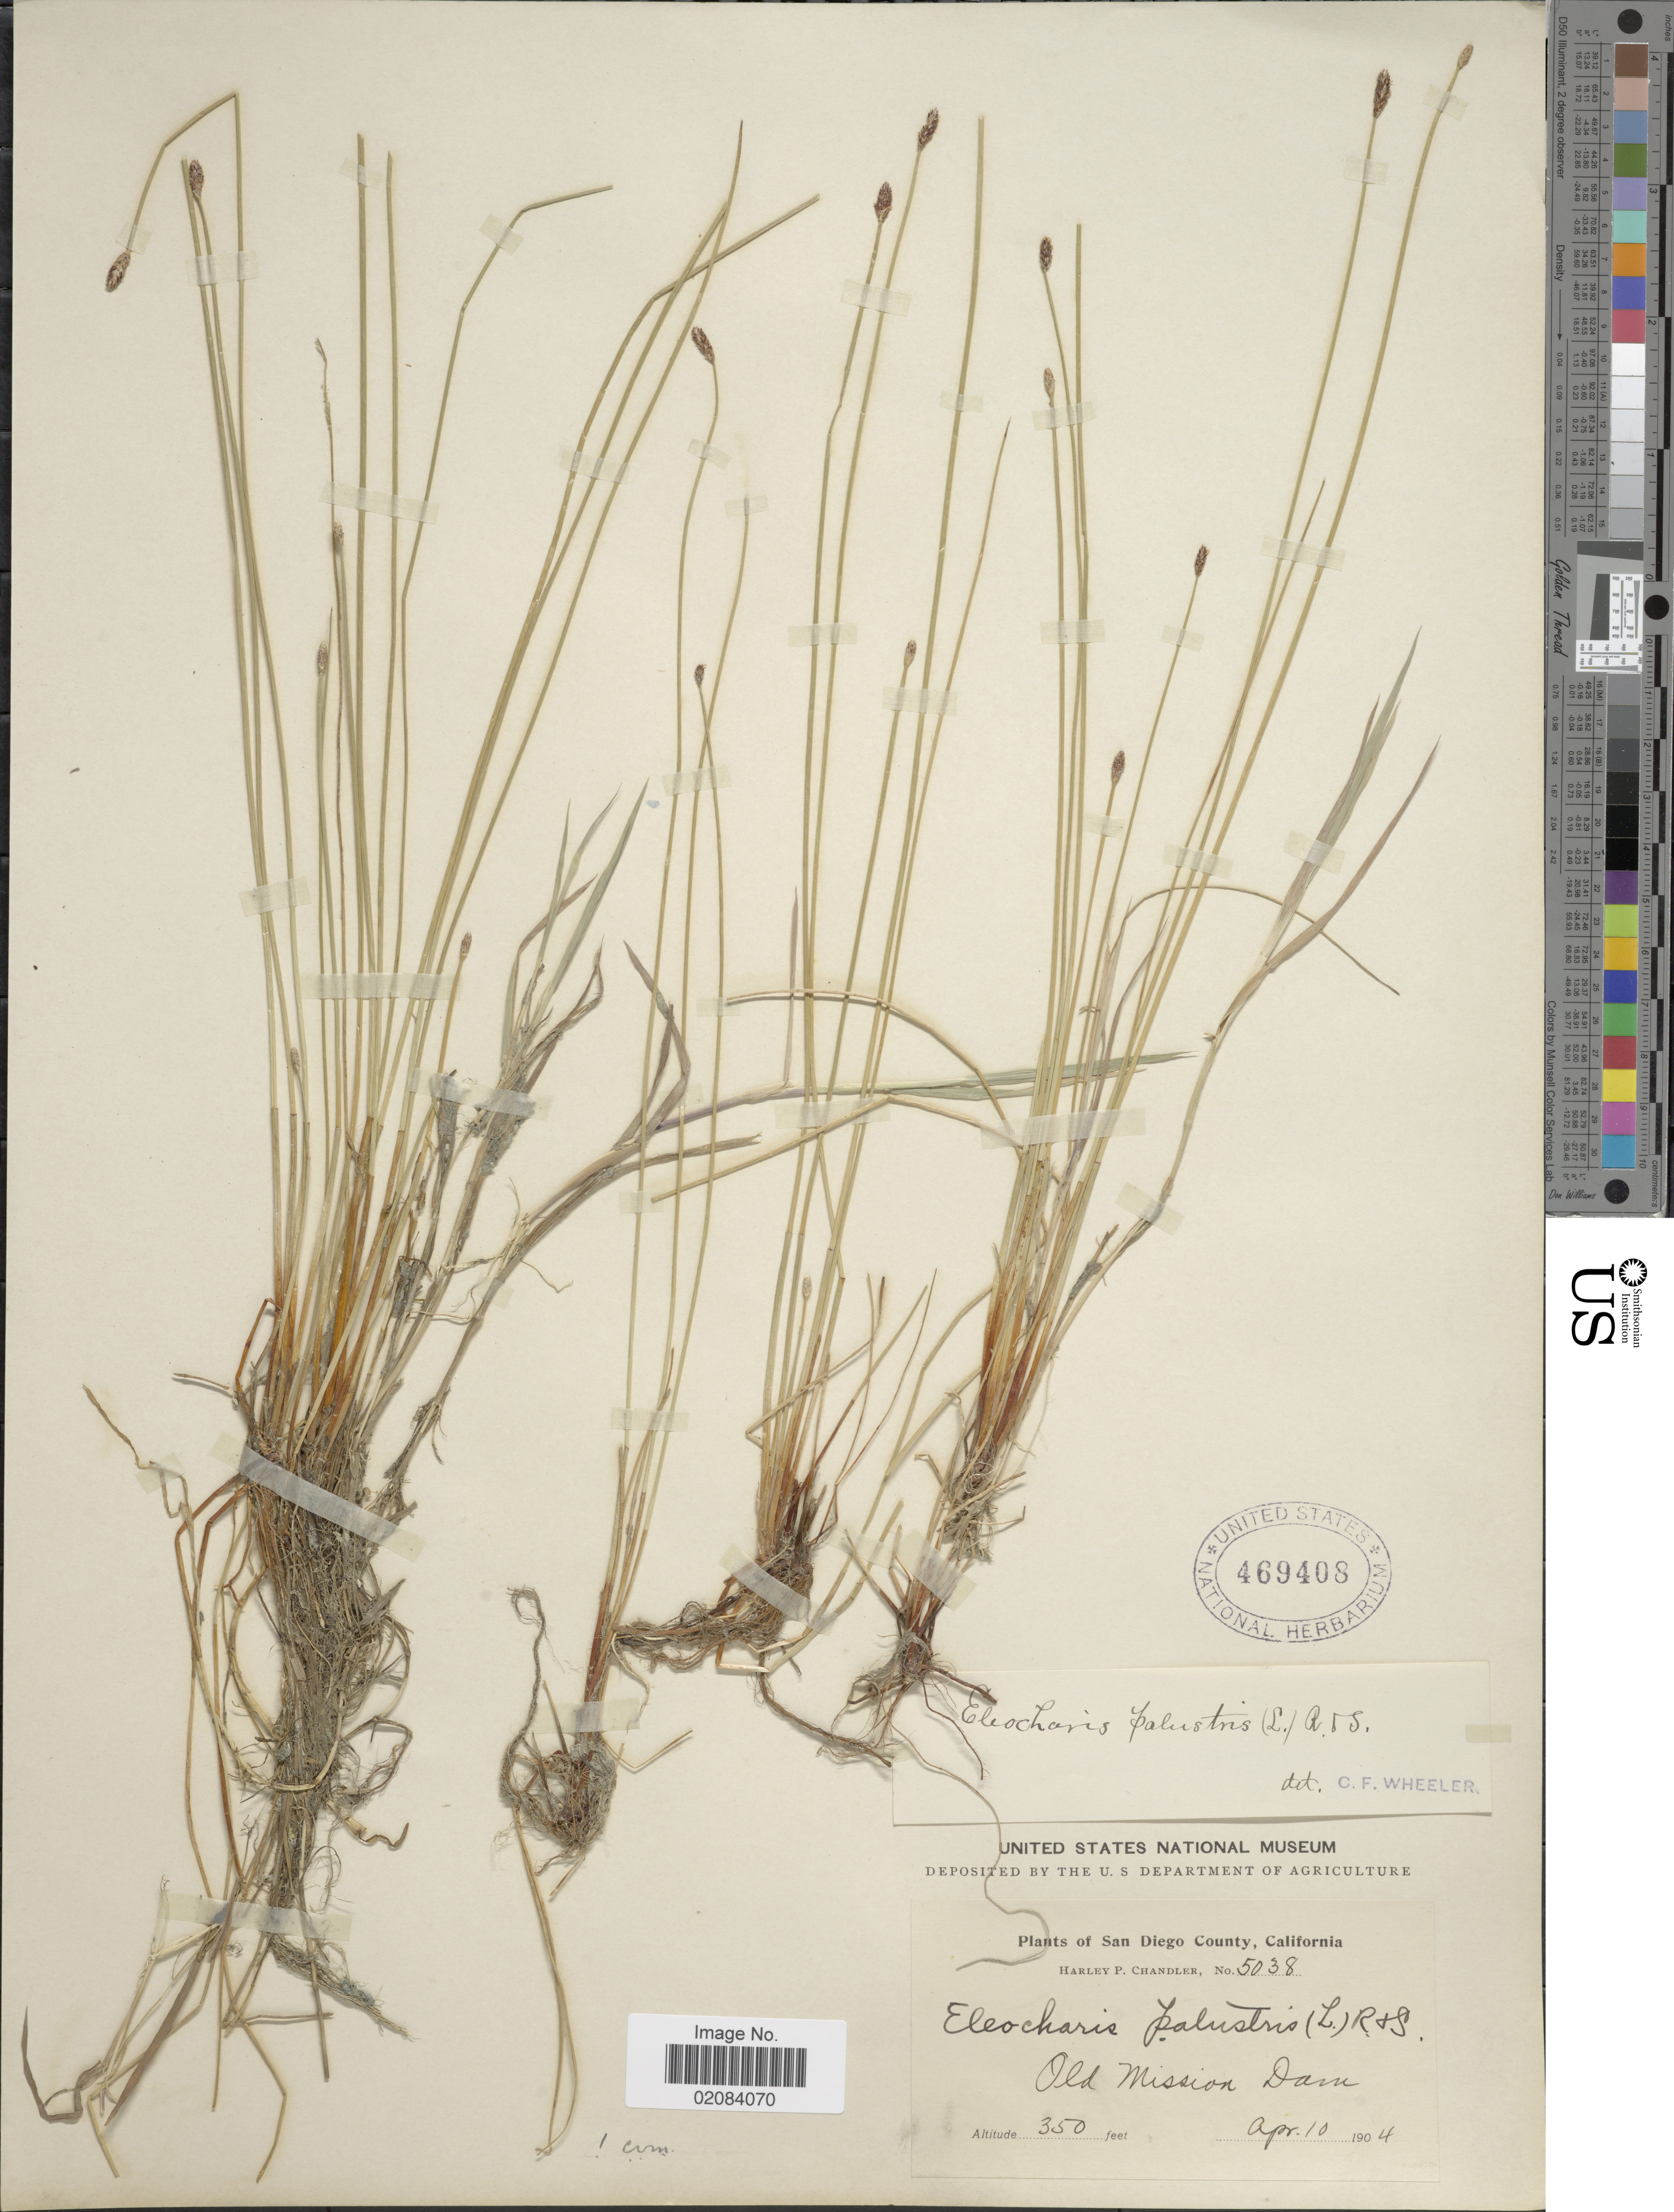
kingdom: Plantae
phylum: Tracheophyta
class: Liliopsida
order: Poales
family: Cyperaceae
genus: Eleocharis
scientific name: Eleocharis palustris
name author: (L.) Roem. & Schult.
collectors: H. Chandler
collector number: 5038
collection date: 1904-04-10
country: United States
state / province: California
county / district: San Diego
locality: San Diego County, California. Old Mission Dam.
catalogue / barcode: US 469408